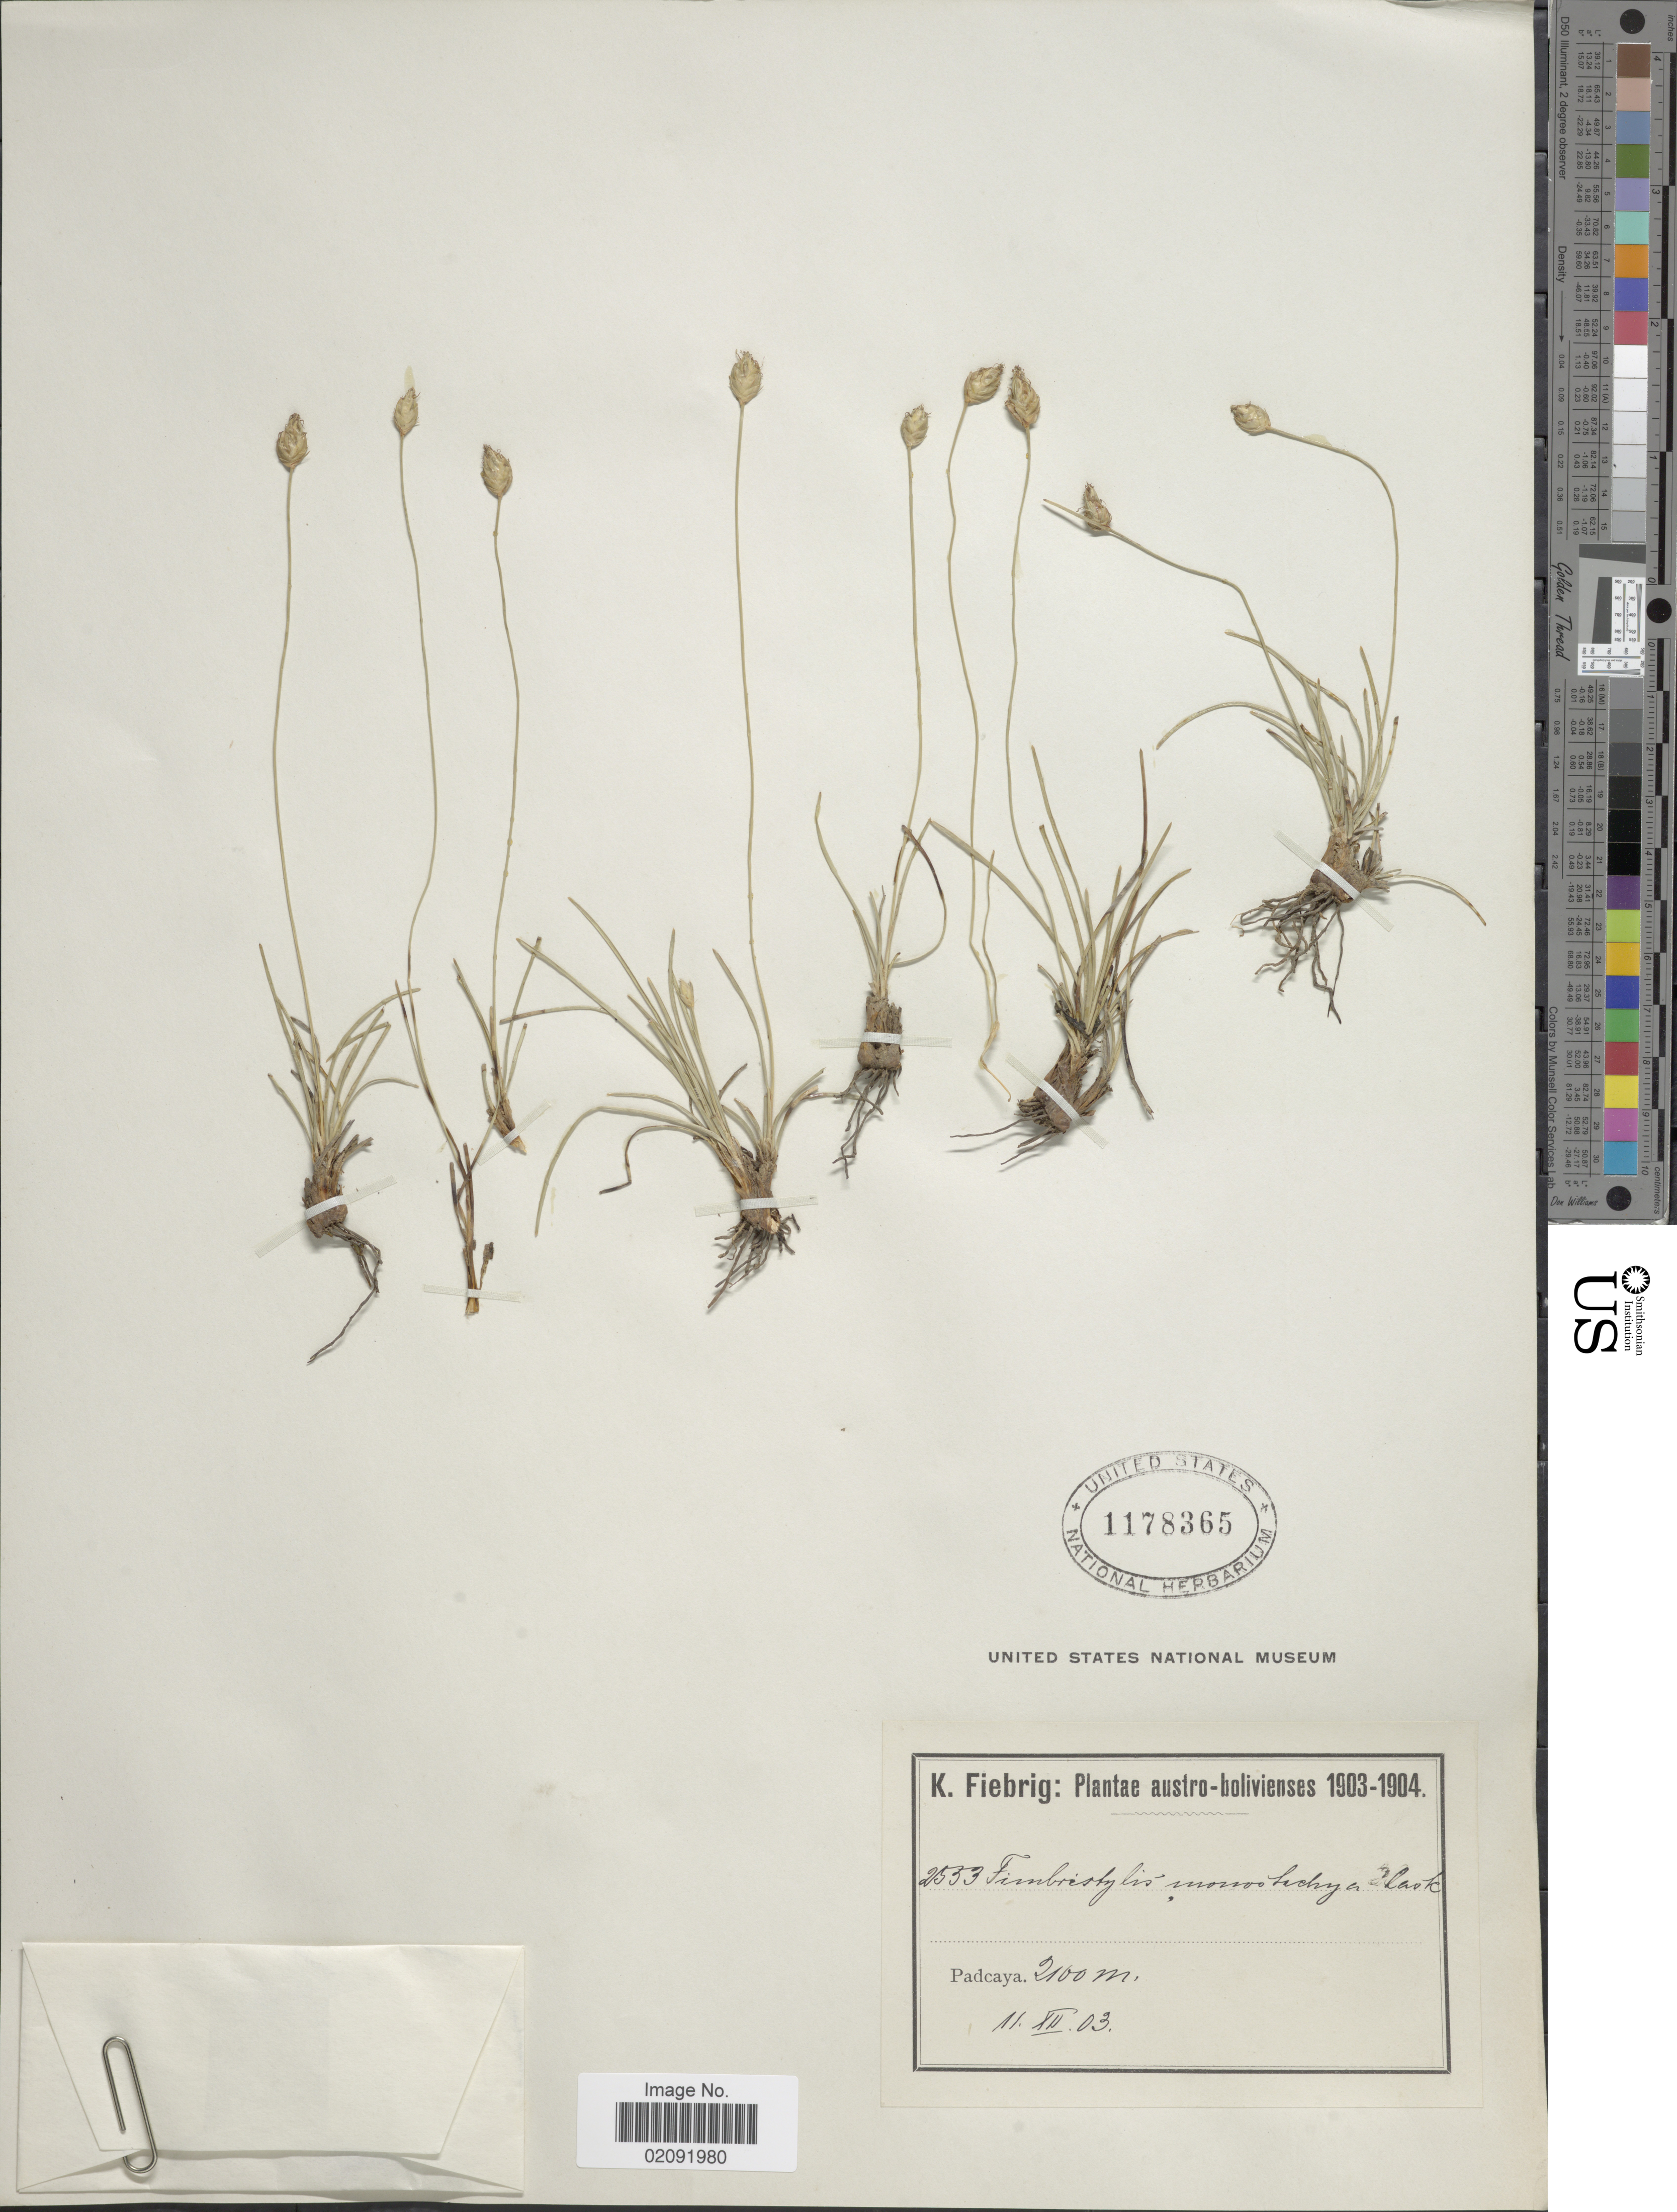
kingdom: Plantae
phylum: Tracheophyta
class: Liliopsida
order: Poales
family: Cyperaceae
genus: Abildgaardia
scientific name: Abildgaardia ovata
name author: (Burm. f.) Kral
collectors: K. Fiebrig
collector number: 2553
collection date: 1903-12-11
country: Bolivia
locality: Austro-bolivienses, Padcaya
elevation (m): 2100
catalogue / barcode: US 1178365